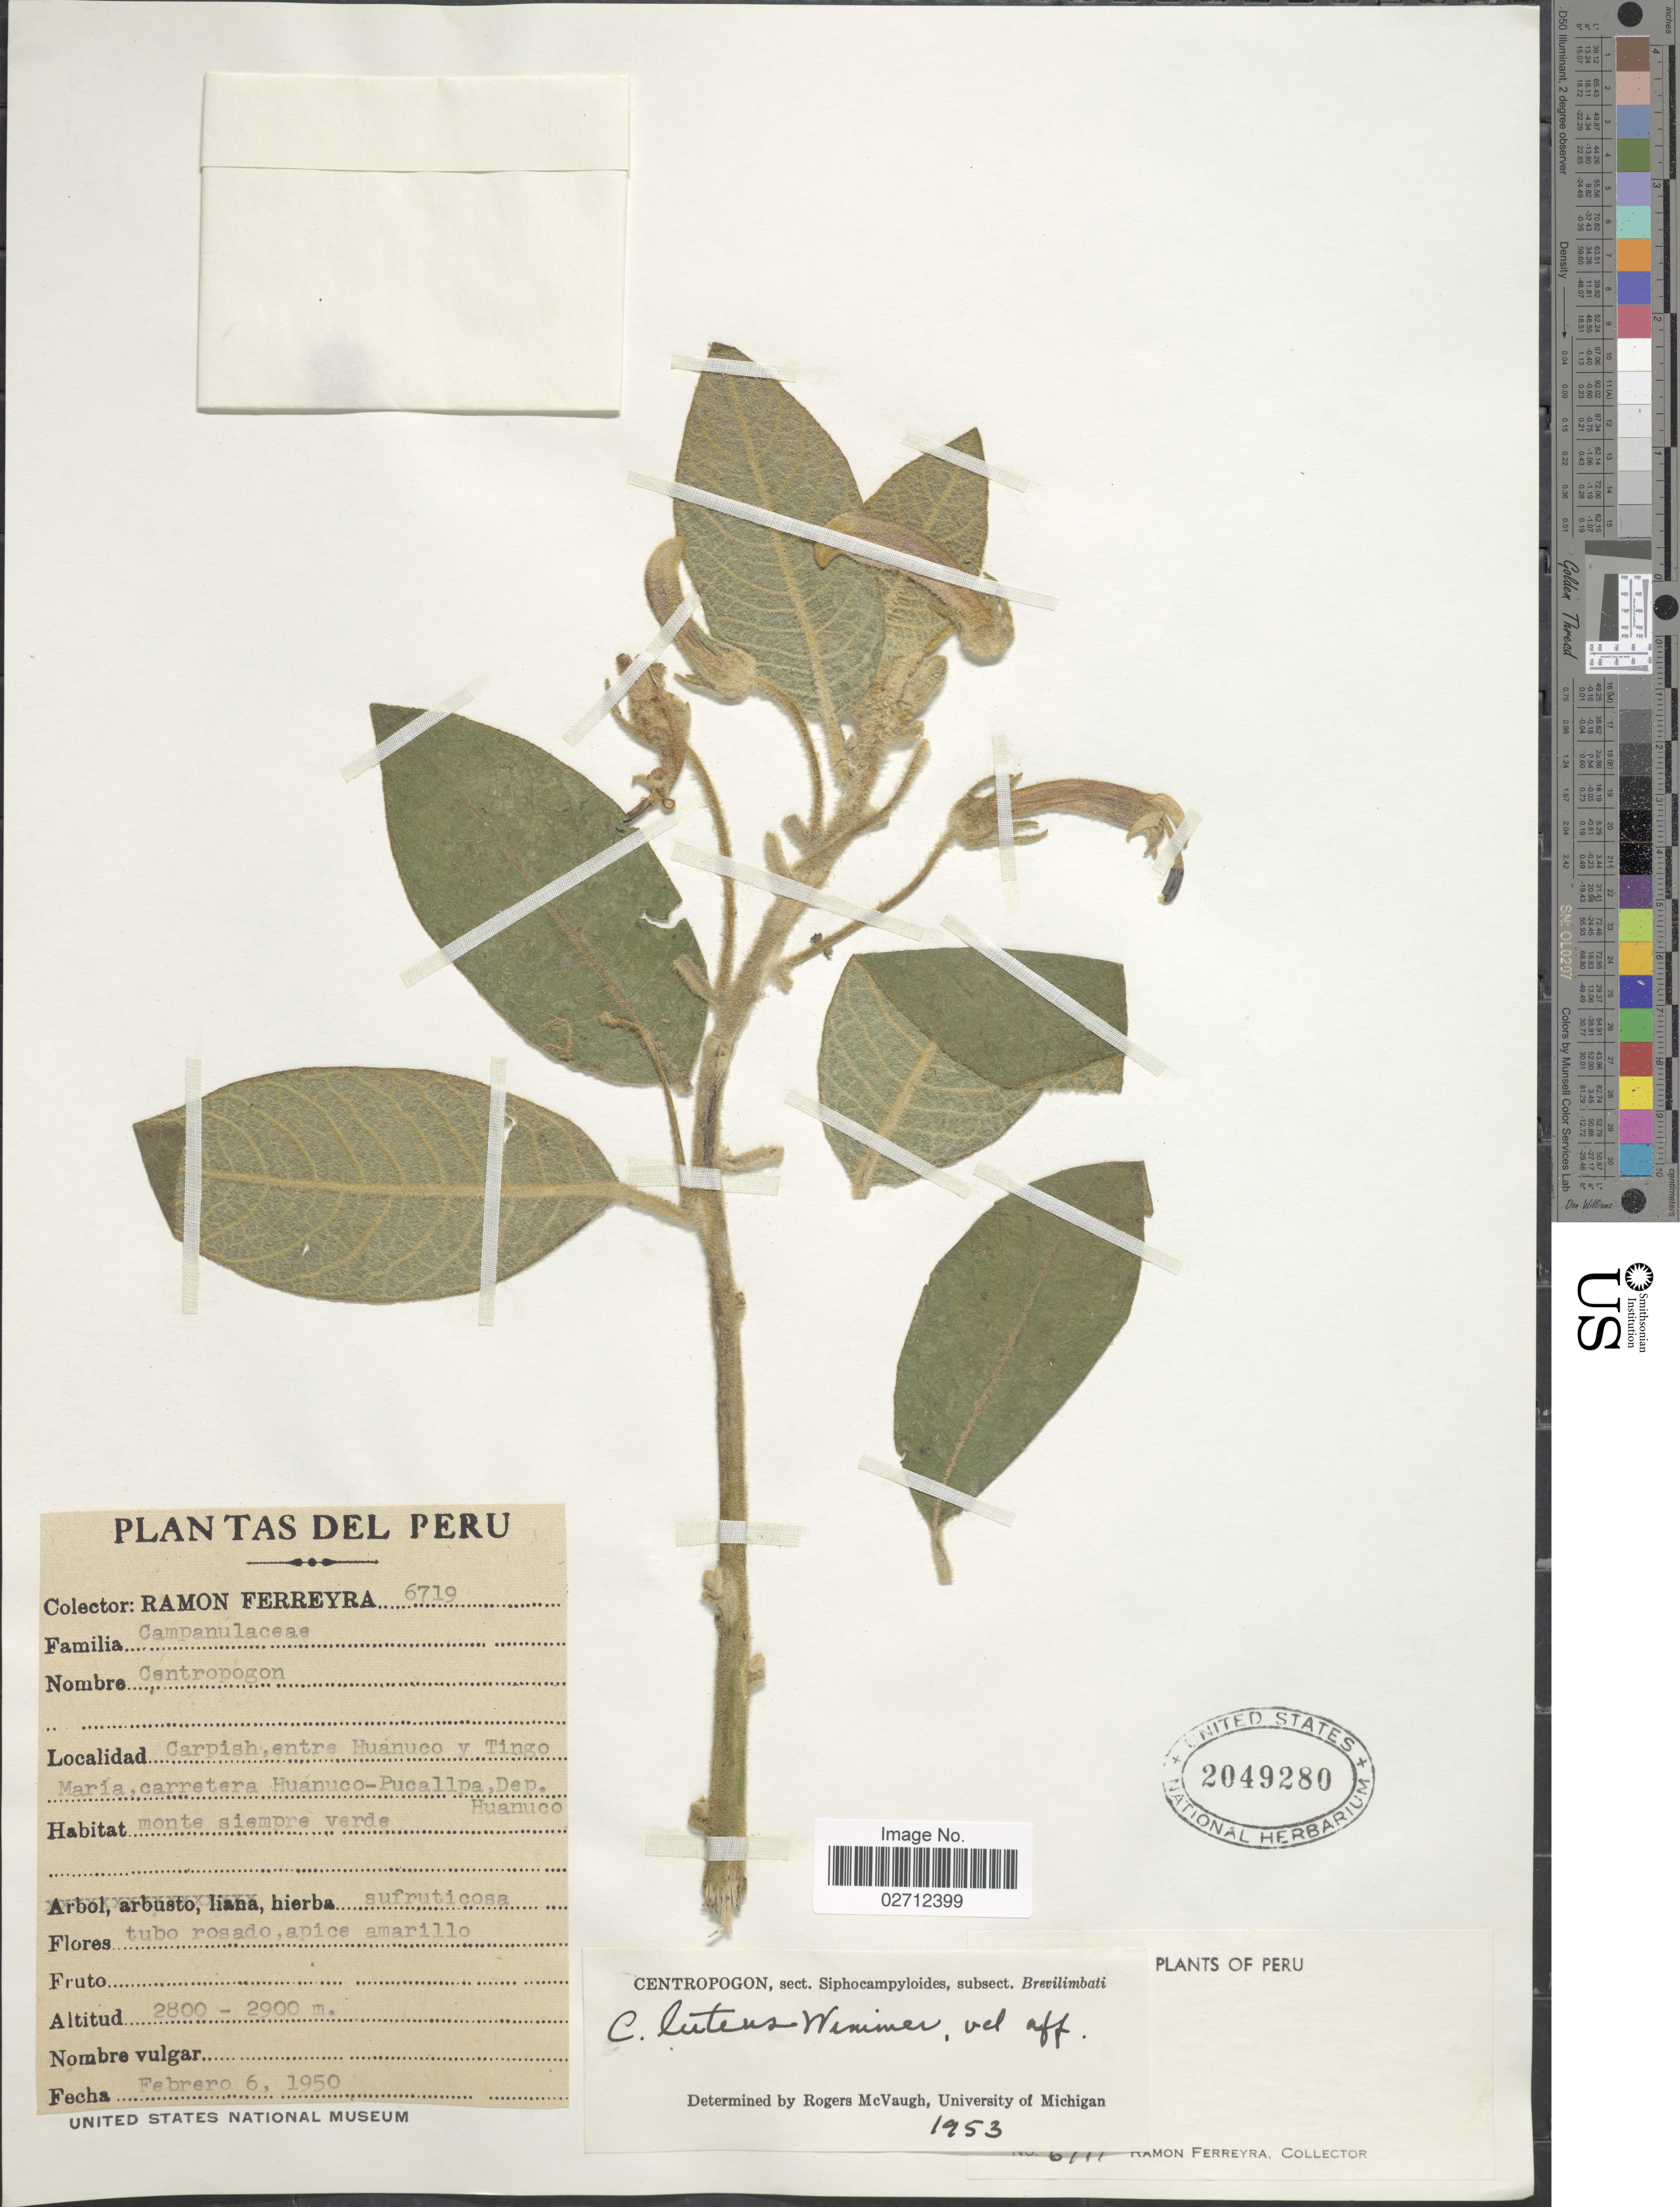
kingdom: Plantae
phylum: Tracheophyta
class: Magnoliopsida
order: Asterales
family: Campanulaceae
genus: Centropogon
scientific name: Centropogon luteus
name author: E. Wimm.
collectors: R. A. Ferreyra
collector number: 6719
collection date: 1950-02-06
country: Peru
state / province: Huánuco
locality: Carpish, entre Huanuco y Tingo María, carretera Huanuco-Pucallpa, Dep. Huanuco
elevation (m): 2800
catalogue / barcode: US 2049280